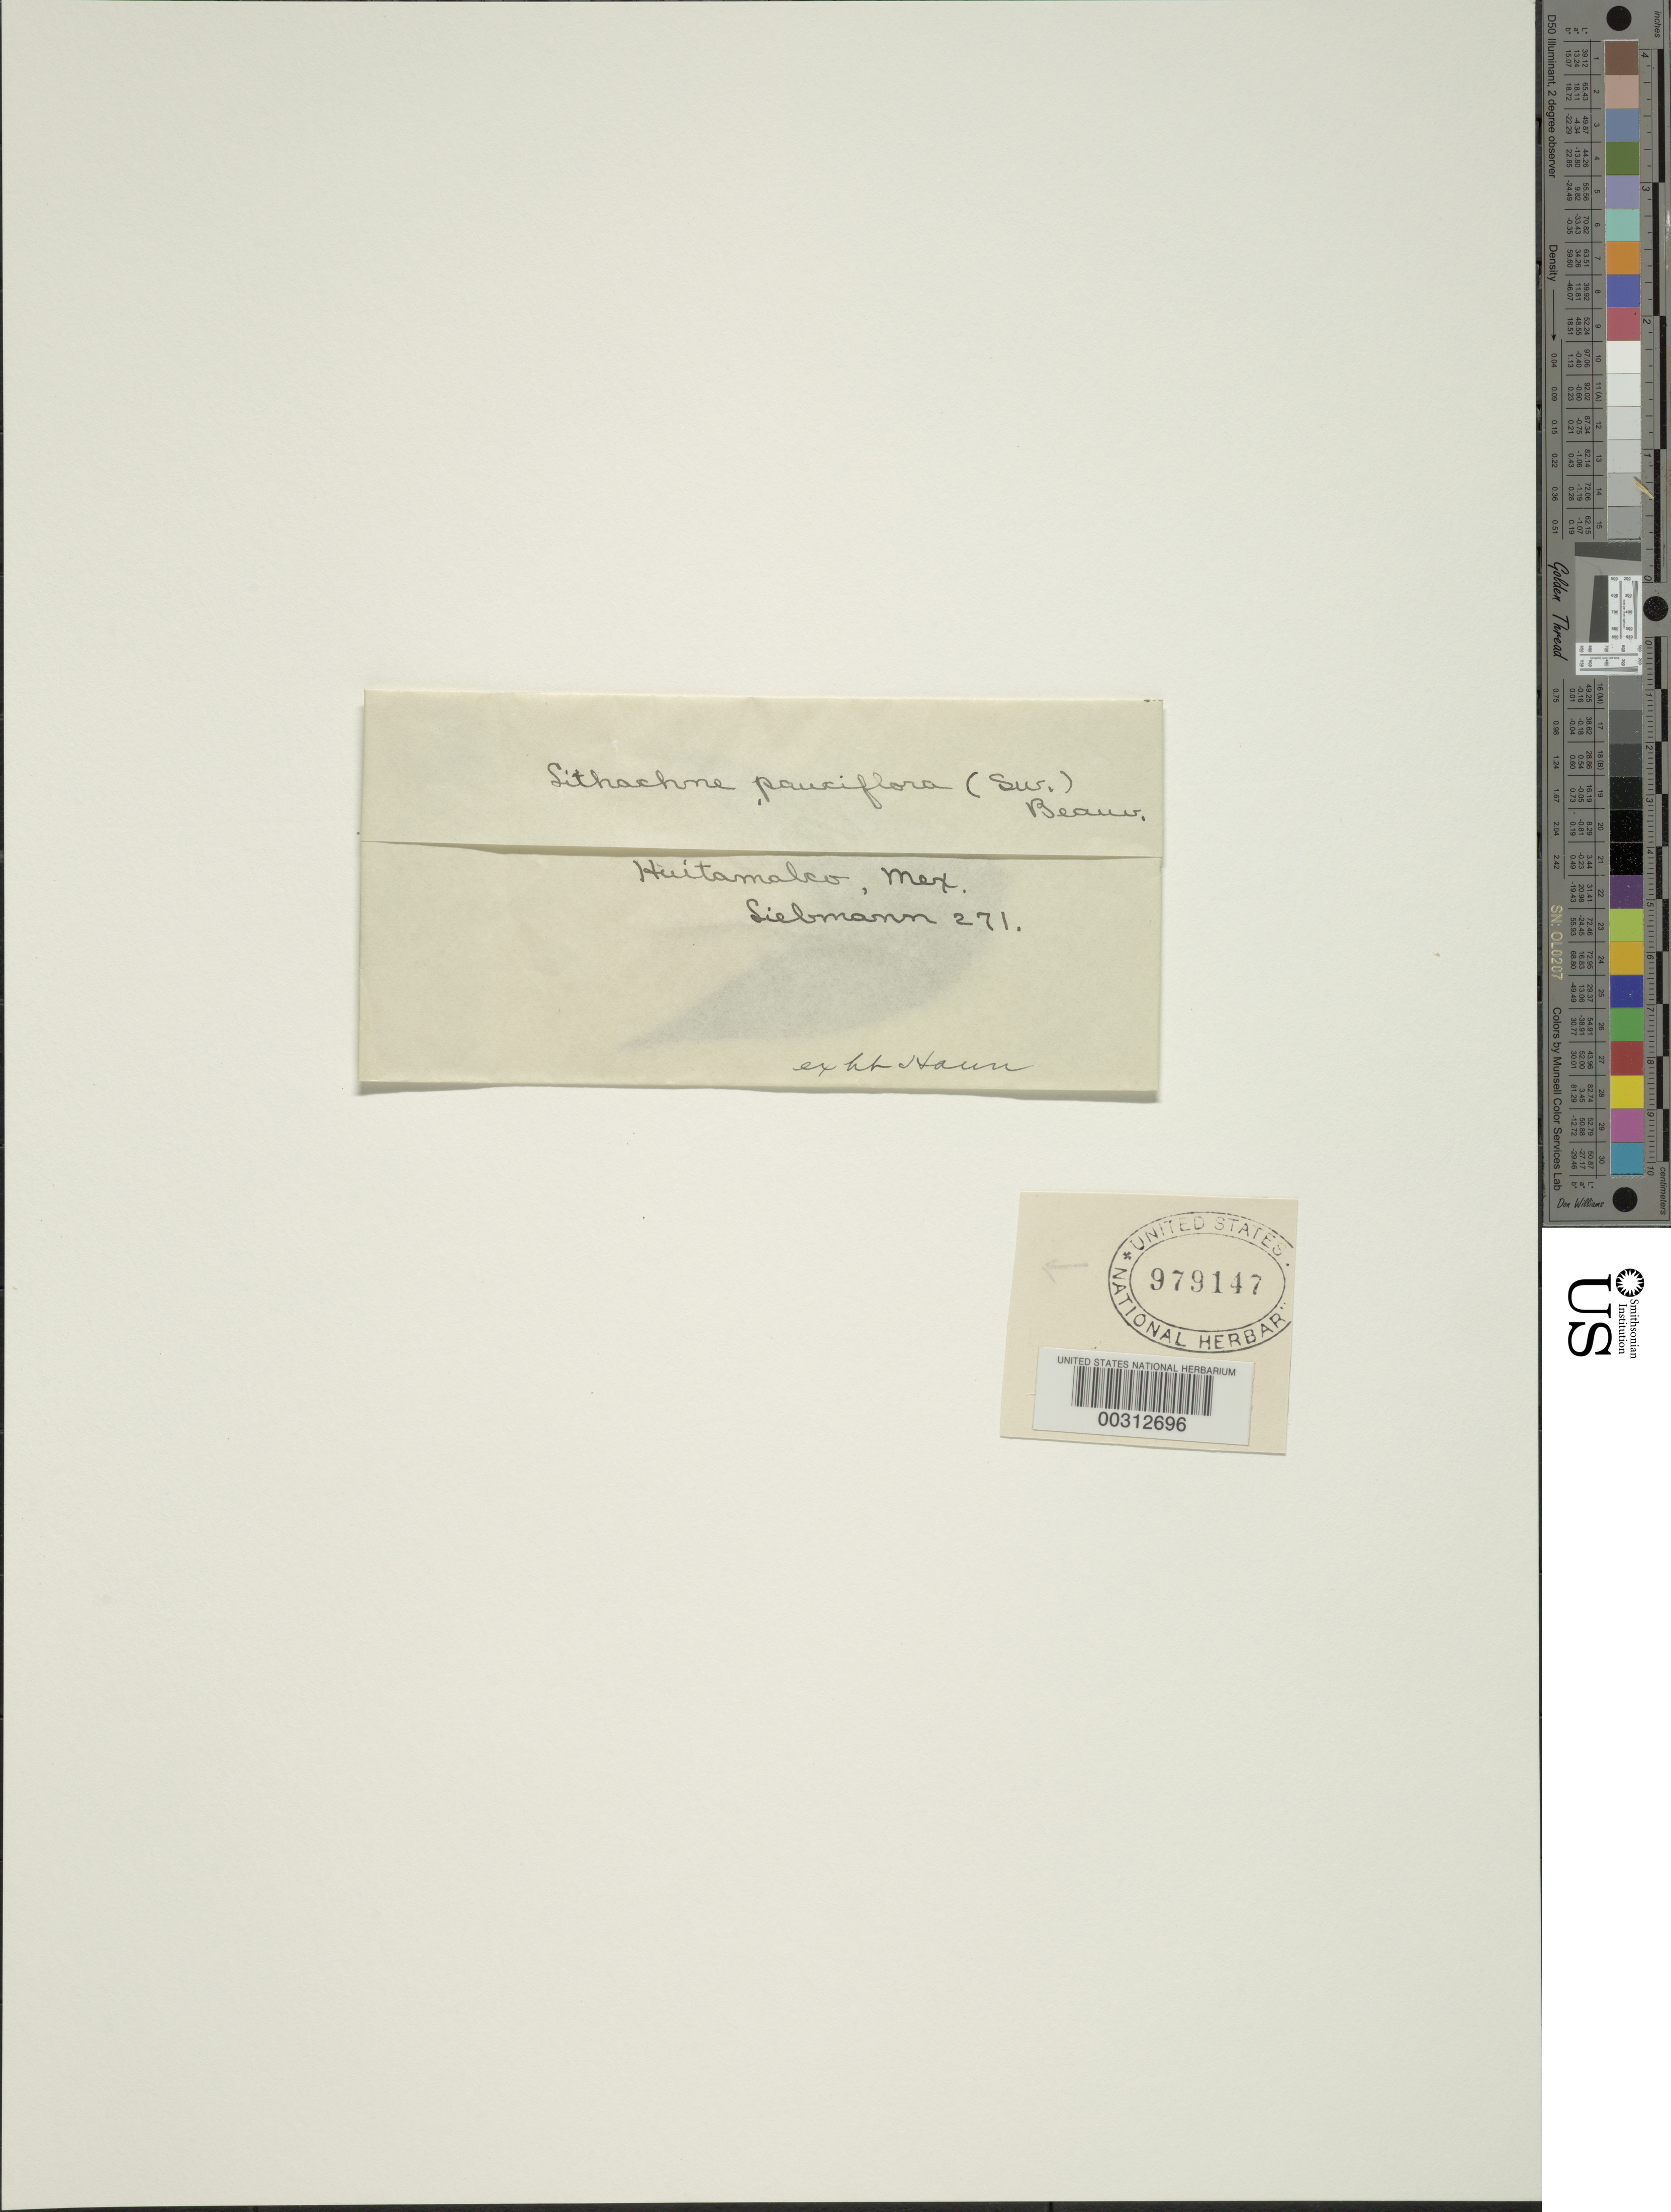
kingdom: Plantae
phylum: Tracheophyta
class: Liliopsida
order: Poales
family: Poaceae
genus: Lithachne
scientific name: Lithachne pauciflora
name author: (Sw.) P. Beauv.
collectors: F. M. Liebmann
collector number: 271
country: Mexico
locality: Huitamalco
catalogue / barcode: US 979147